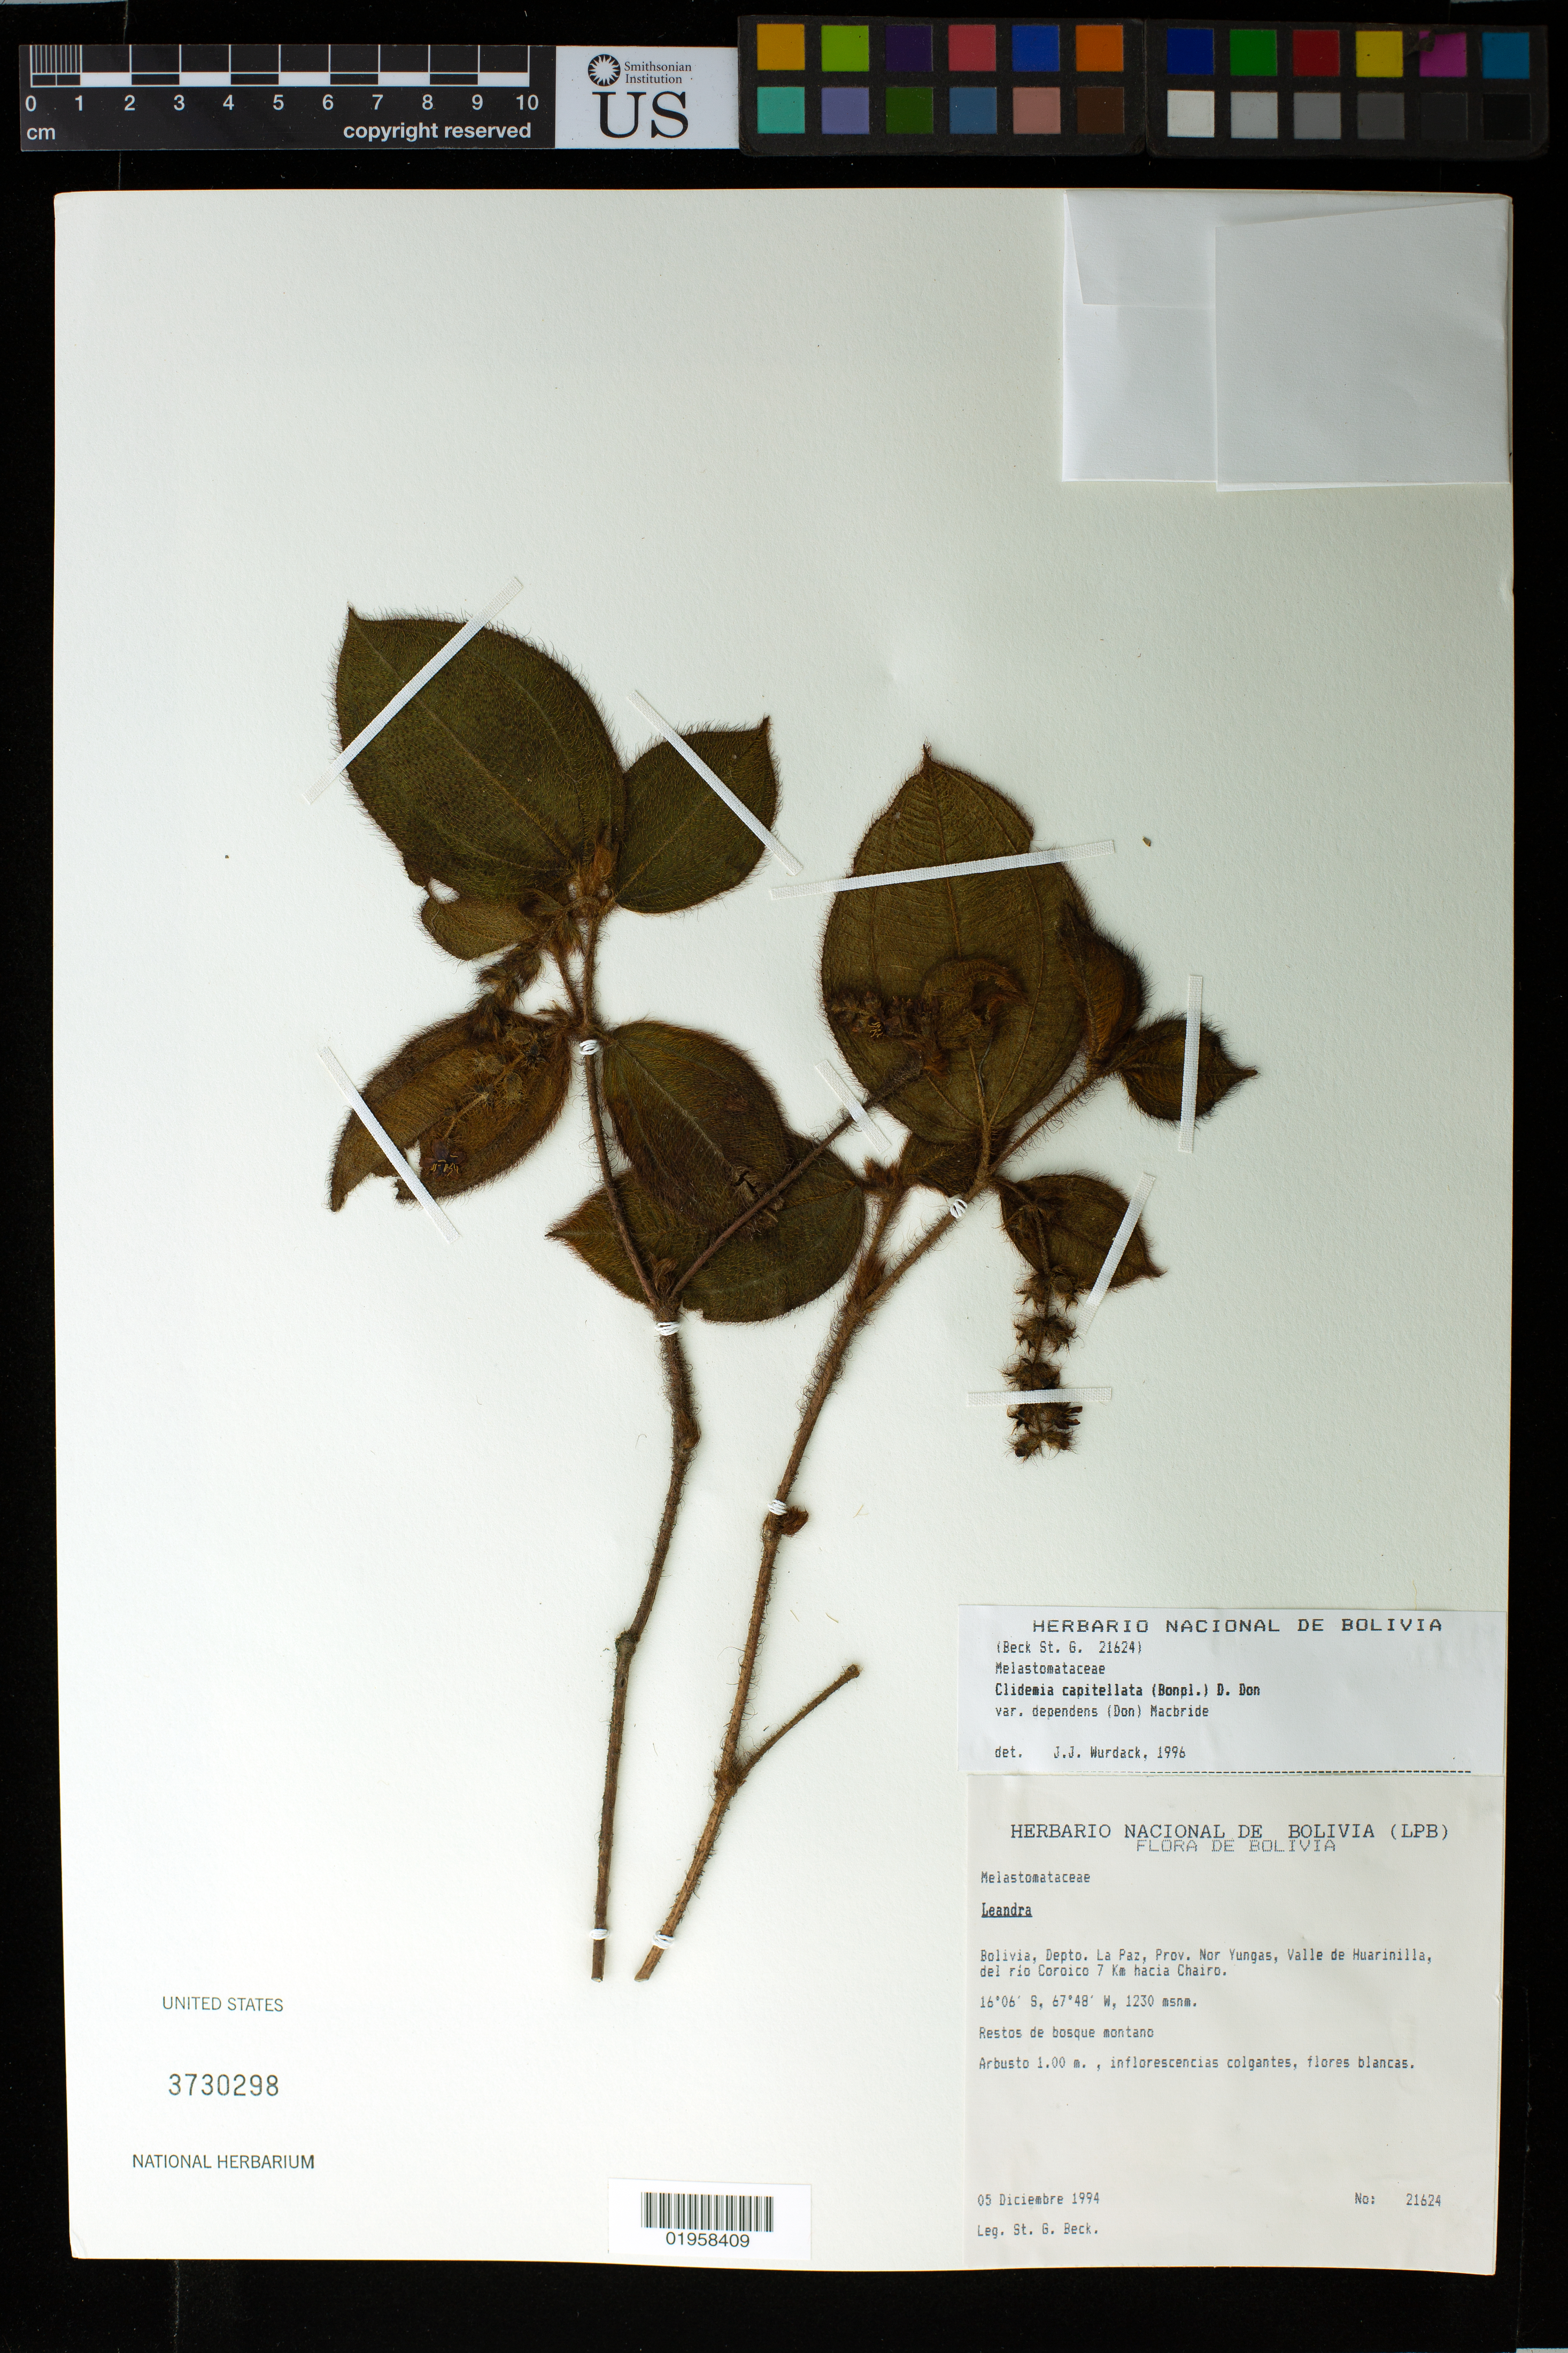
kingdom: Plantae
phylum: Tracheophyta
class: Magnoliopsida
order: Myrtales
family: Melastomataceae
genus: Clidemia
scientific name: Clidemia capitellata var. dependens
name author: (Pav. & D. Don) J.F. Macbr.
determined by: Wurdack, John J., (US), US (UNITED STATES)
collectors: S. G. Beck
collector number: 21624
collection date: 1994-12-05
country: Bolivia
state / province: La Paz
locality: Prov. Nor Yungas, Valle de Huarinilla, del río Coroico, 7 km hacia Chairo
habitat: Restos de bosque montano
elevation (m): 1230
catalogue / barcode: US 3730298